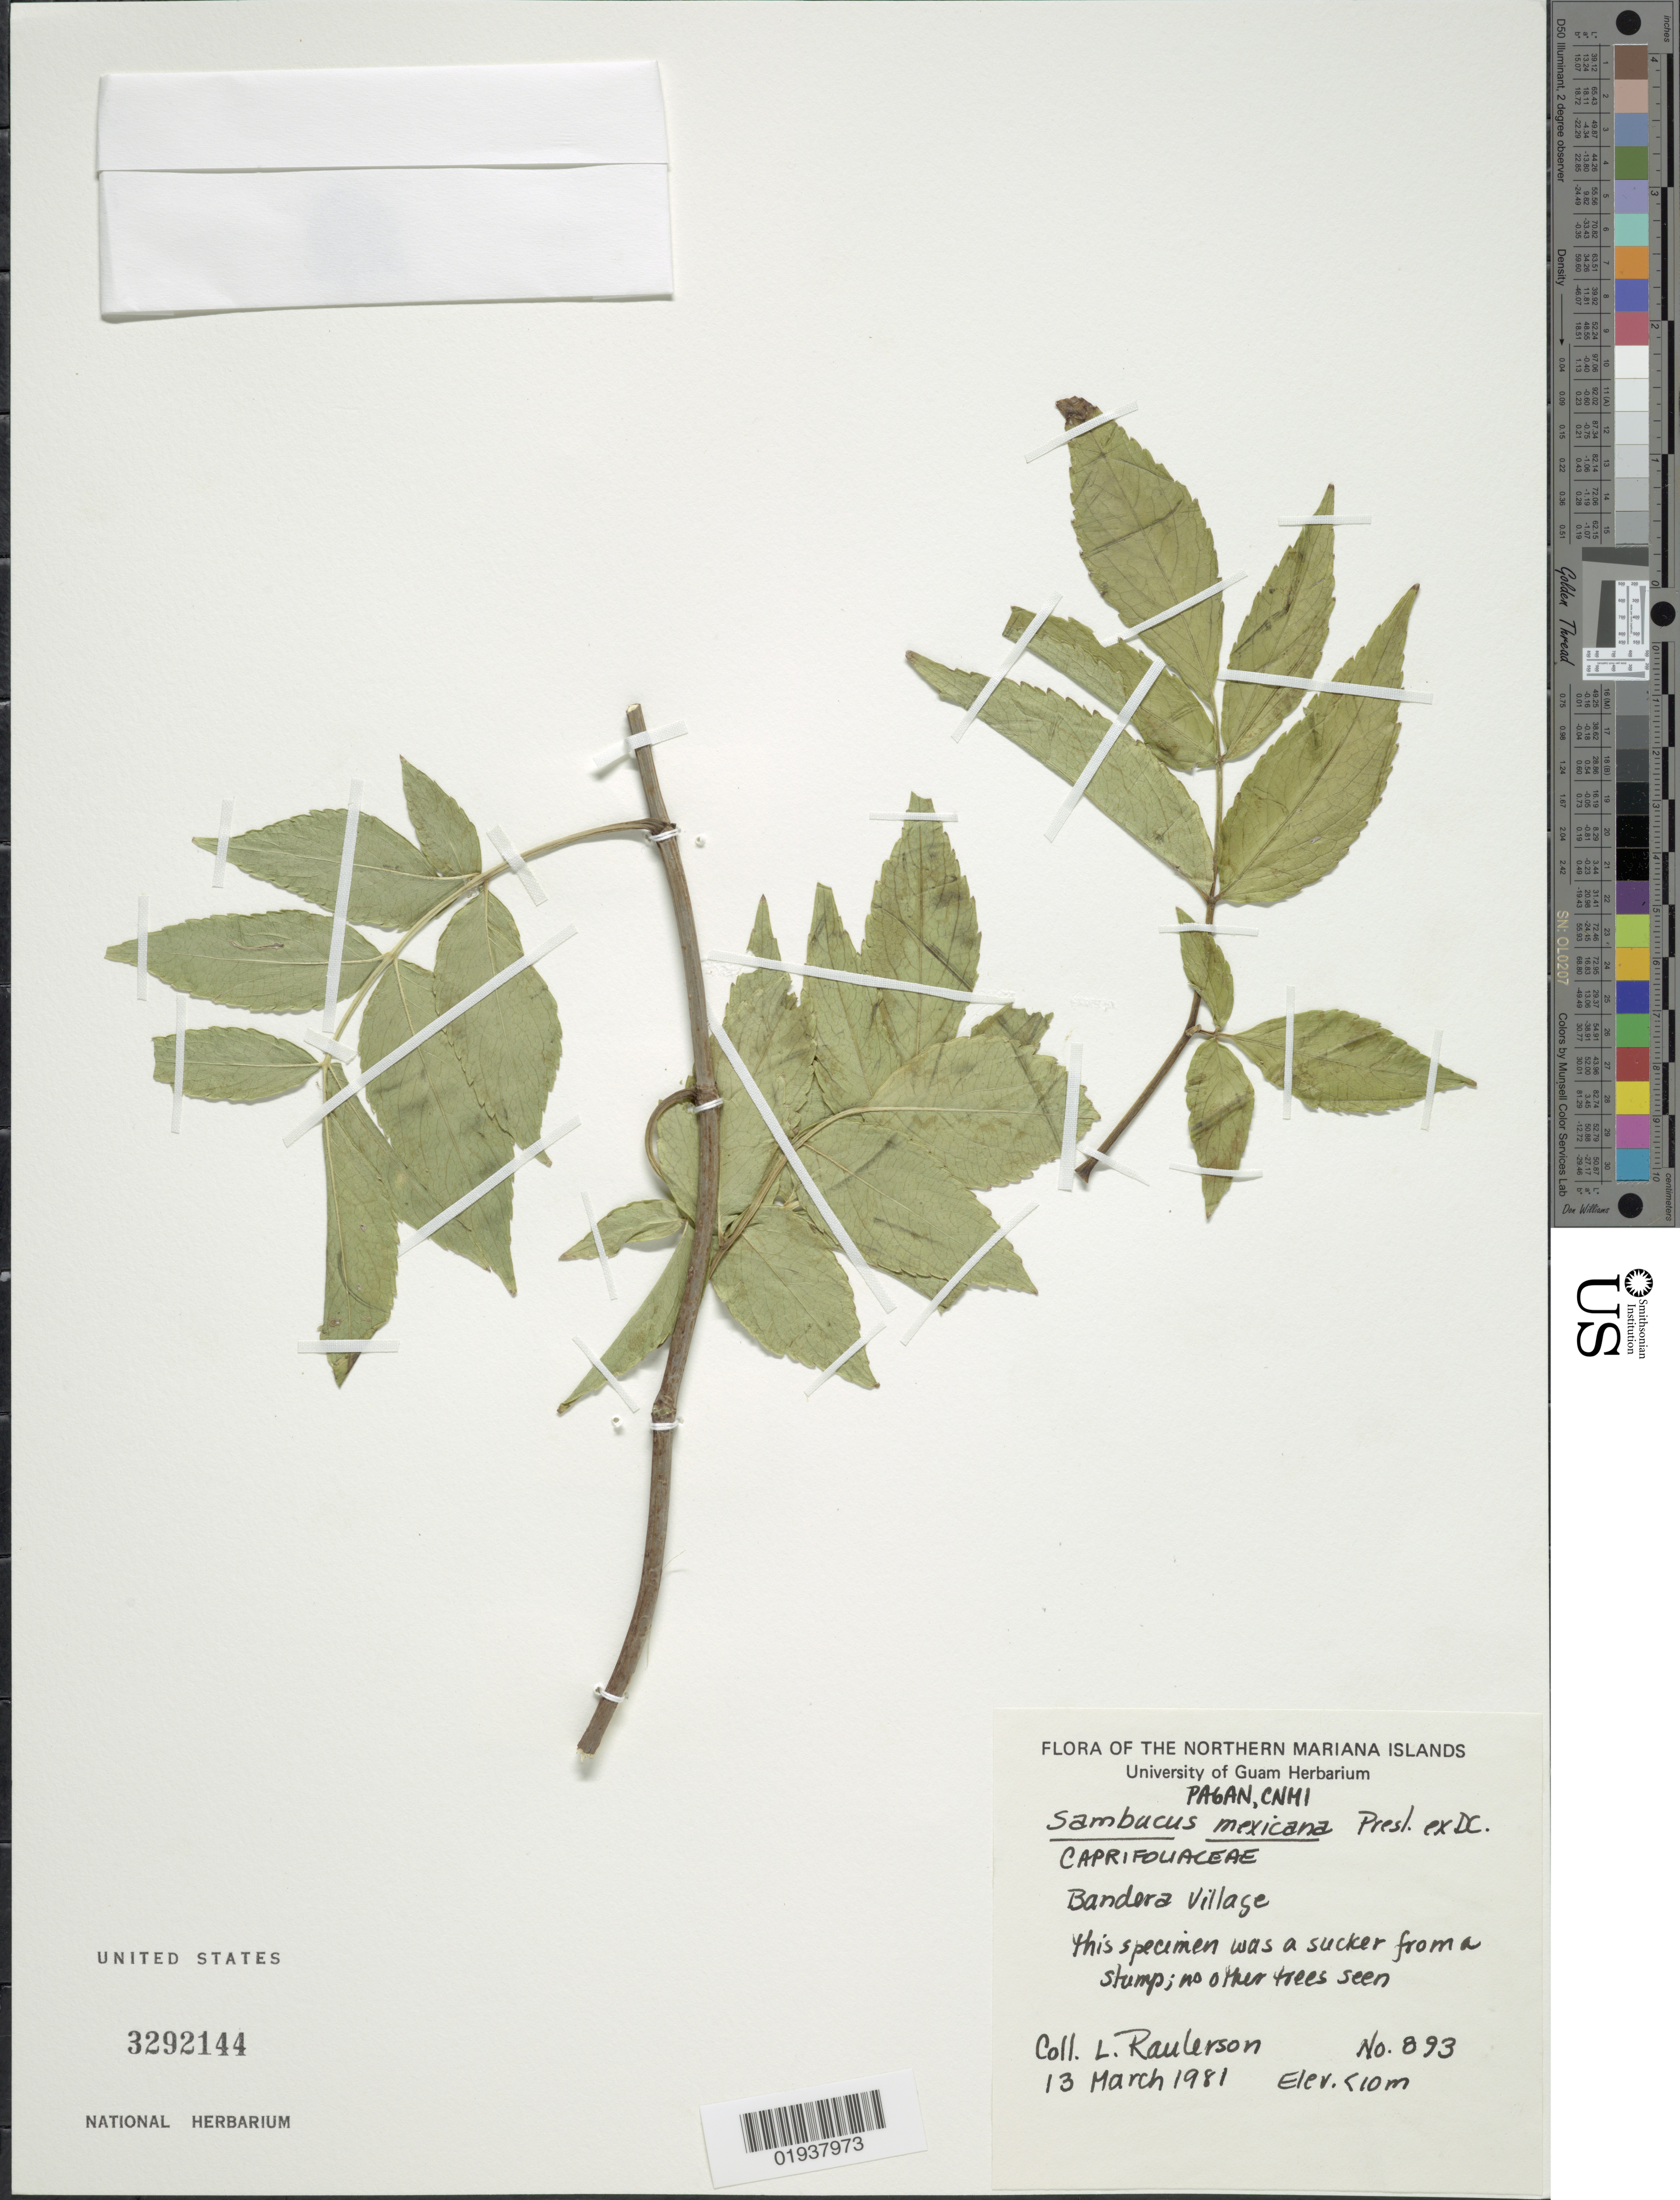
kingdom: Plantae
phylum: Tracheophyta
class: Magnoliopsida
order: Dipsacales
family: Viburnaceae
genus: Sambucus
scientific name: Sambucus canadensis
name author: L.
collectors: L. Raulerson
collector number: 893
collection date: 1981-03-13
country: Northern Mariana Islands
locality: Pagan, CNMI, Bandera Village.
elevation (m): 10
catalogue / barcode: US 3292144